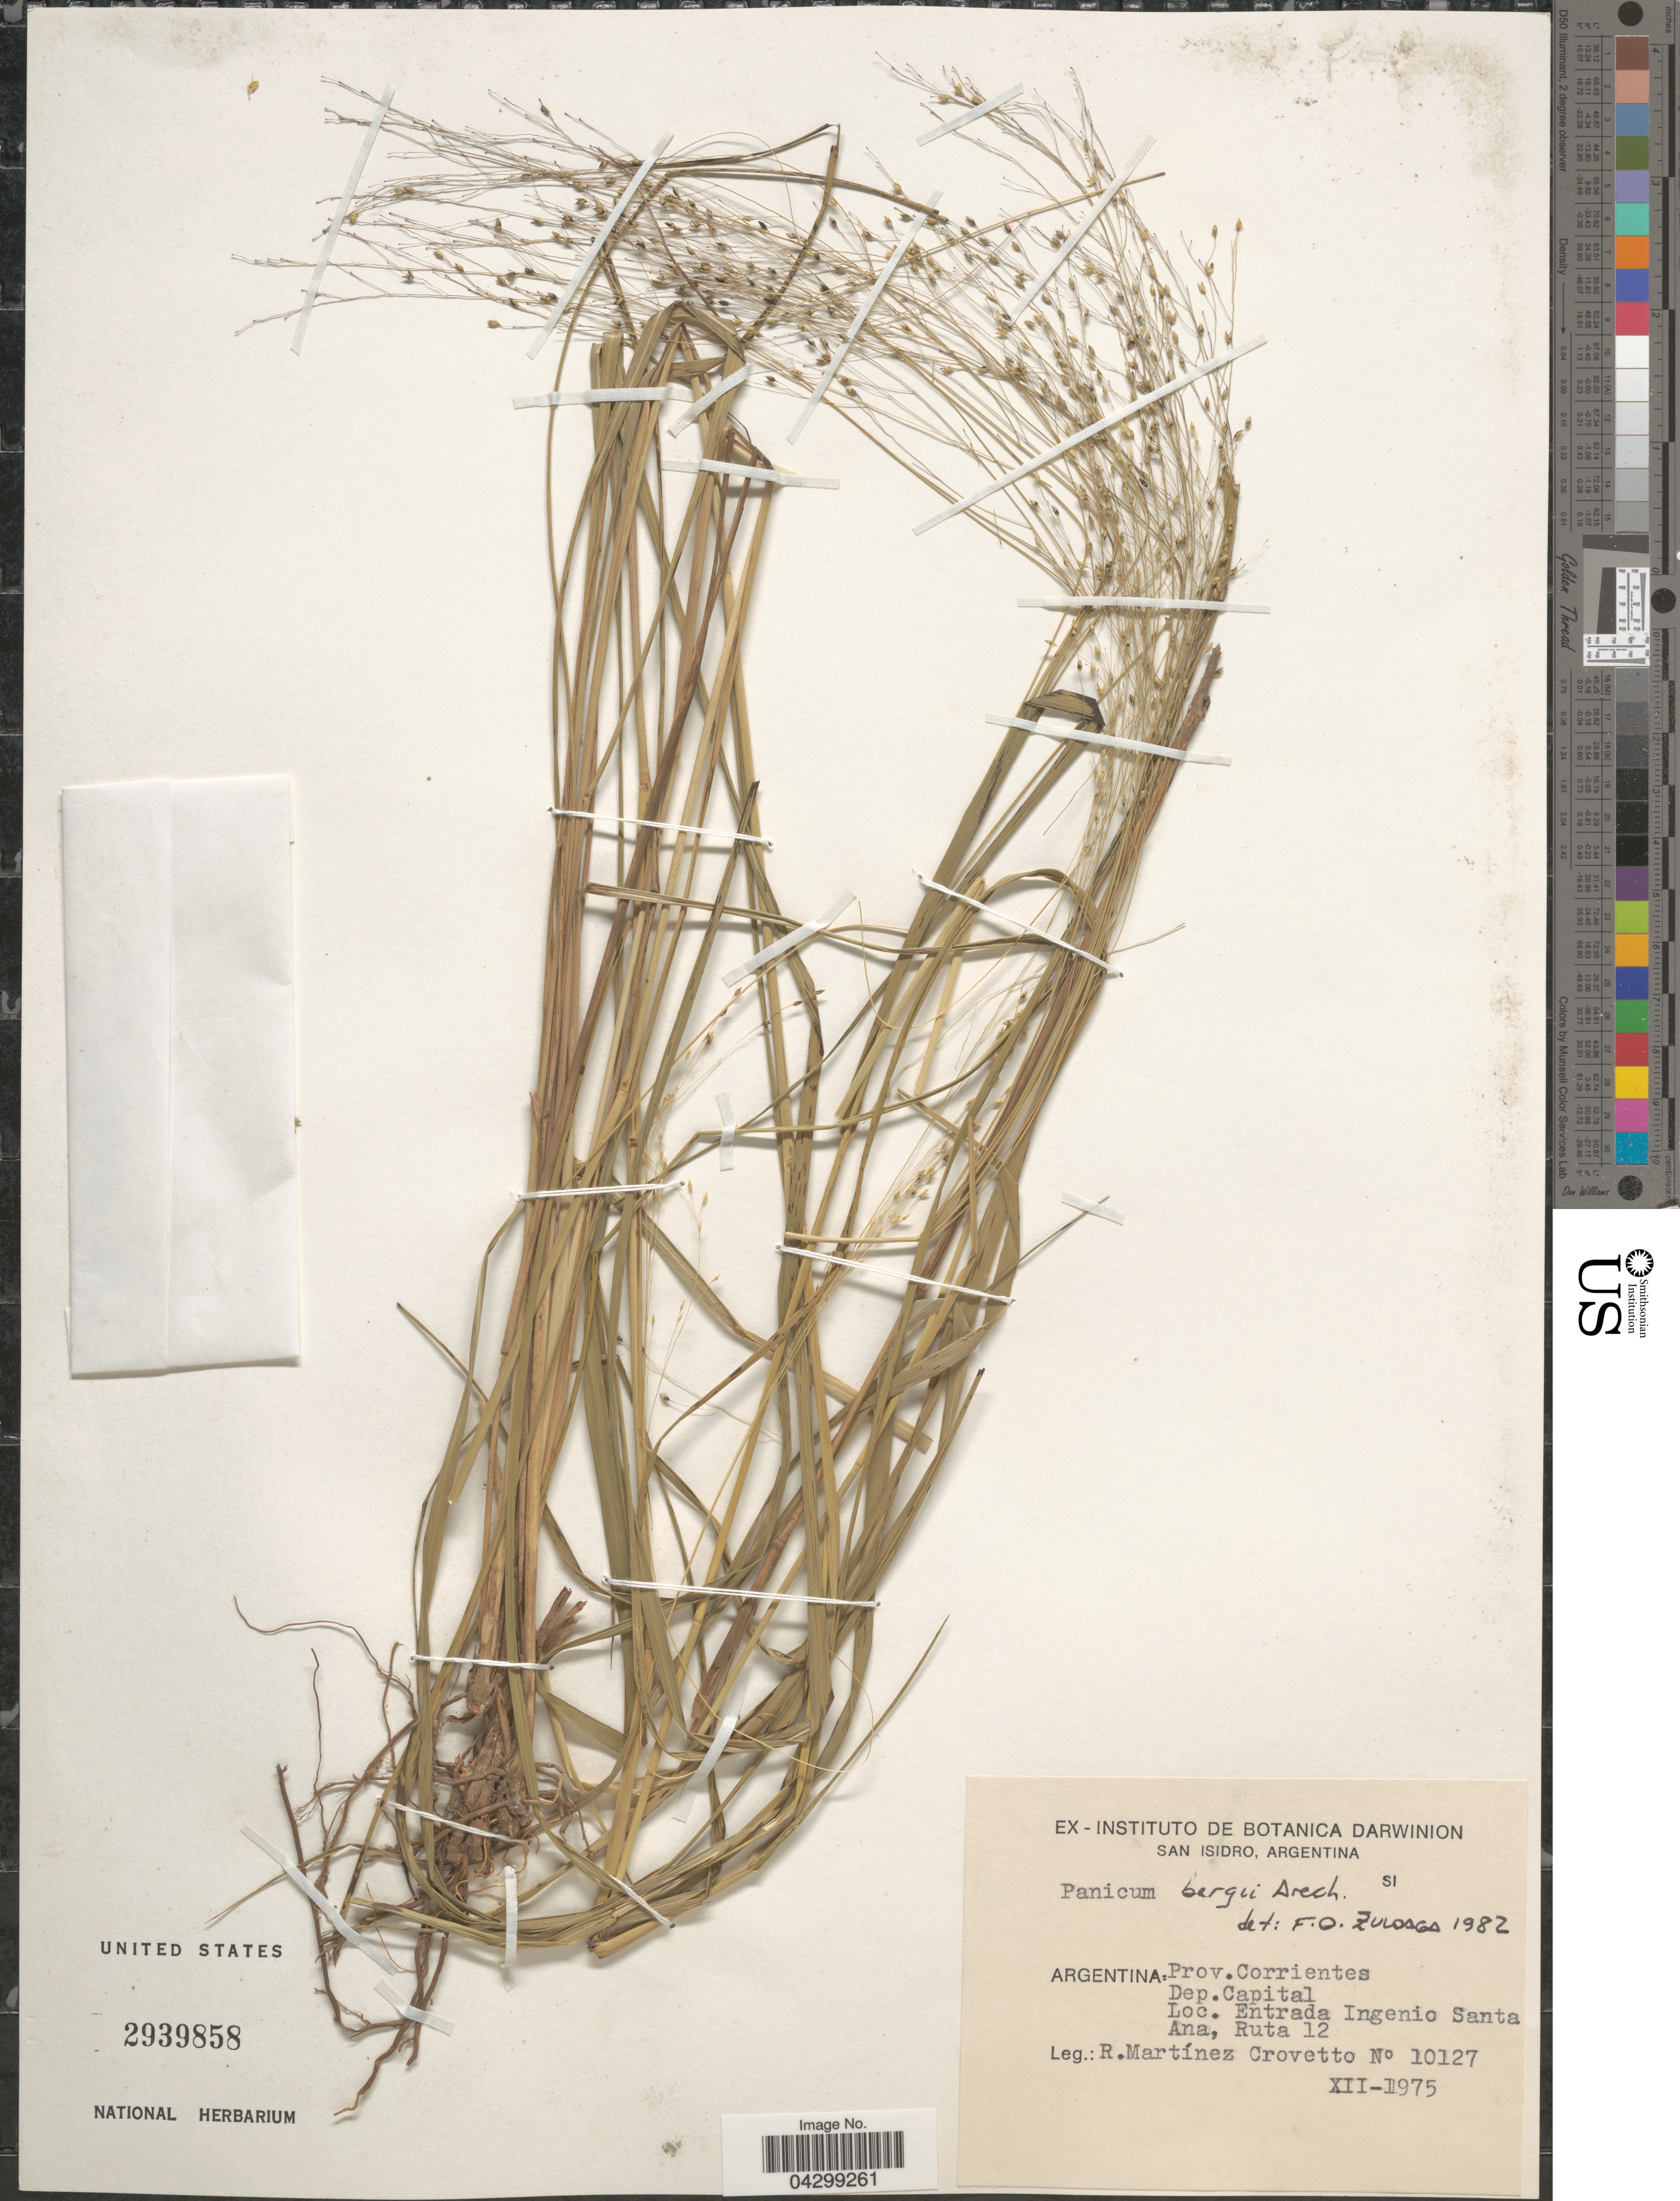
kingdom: Plantae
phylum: Tracheophyta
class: Liliopsida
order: Poales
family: Poaceae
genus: Panicum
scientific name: Panicum bergii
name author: Arechav.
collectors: R. Martinez Crovetto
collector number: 10127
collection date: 1975-12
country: Argentina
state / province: Corrientes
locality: Dep. Capital. Entrada Ingenio Santa Ana, Ruta 12.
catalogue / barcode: US 2939858